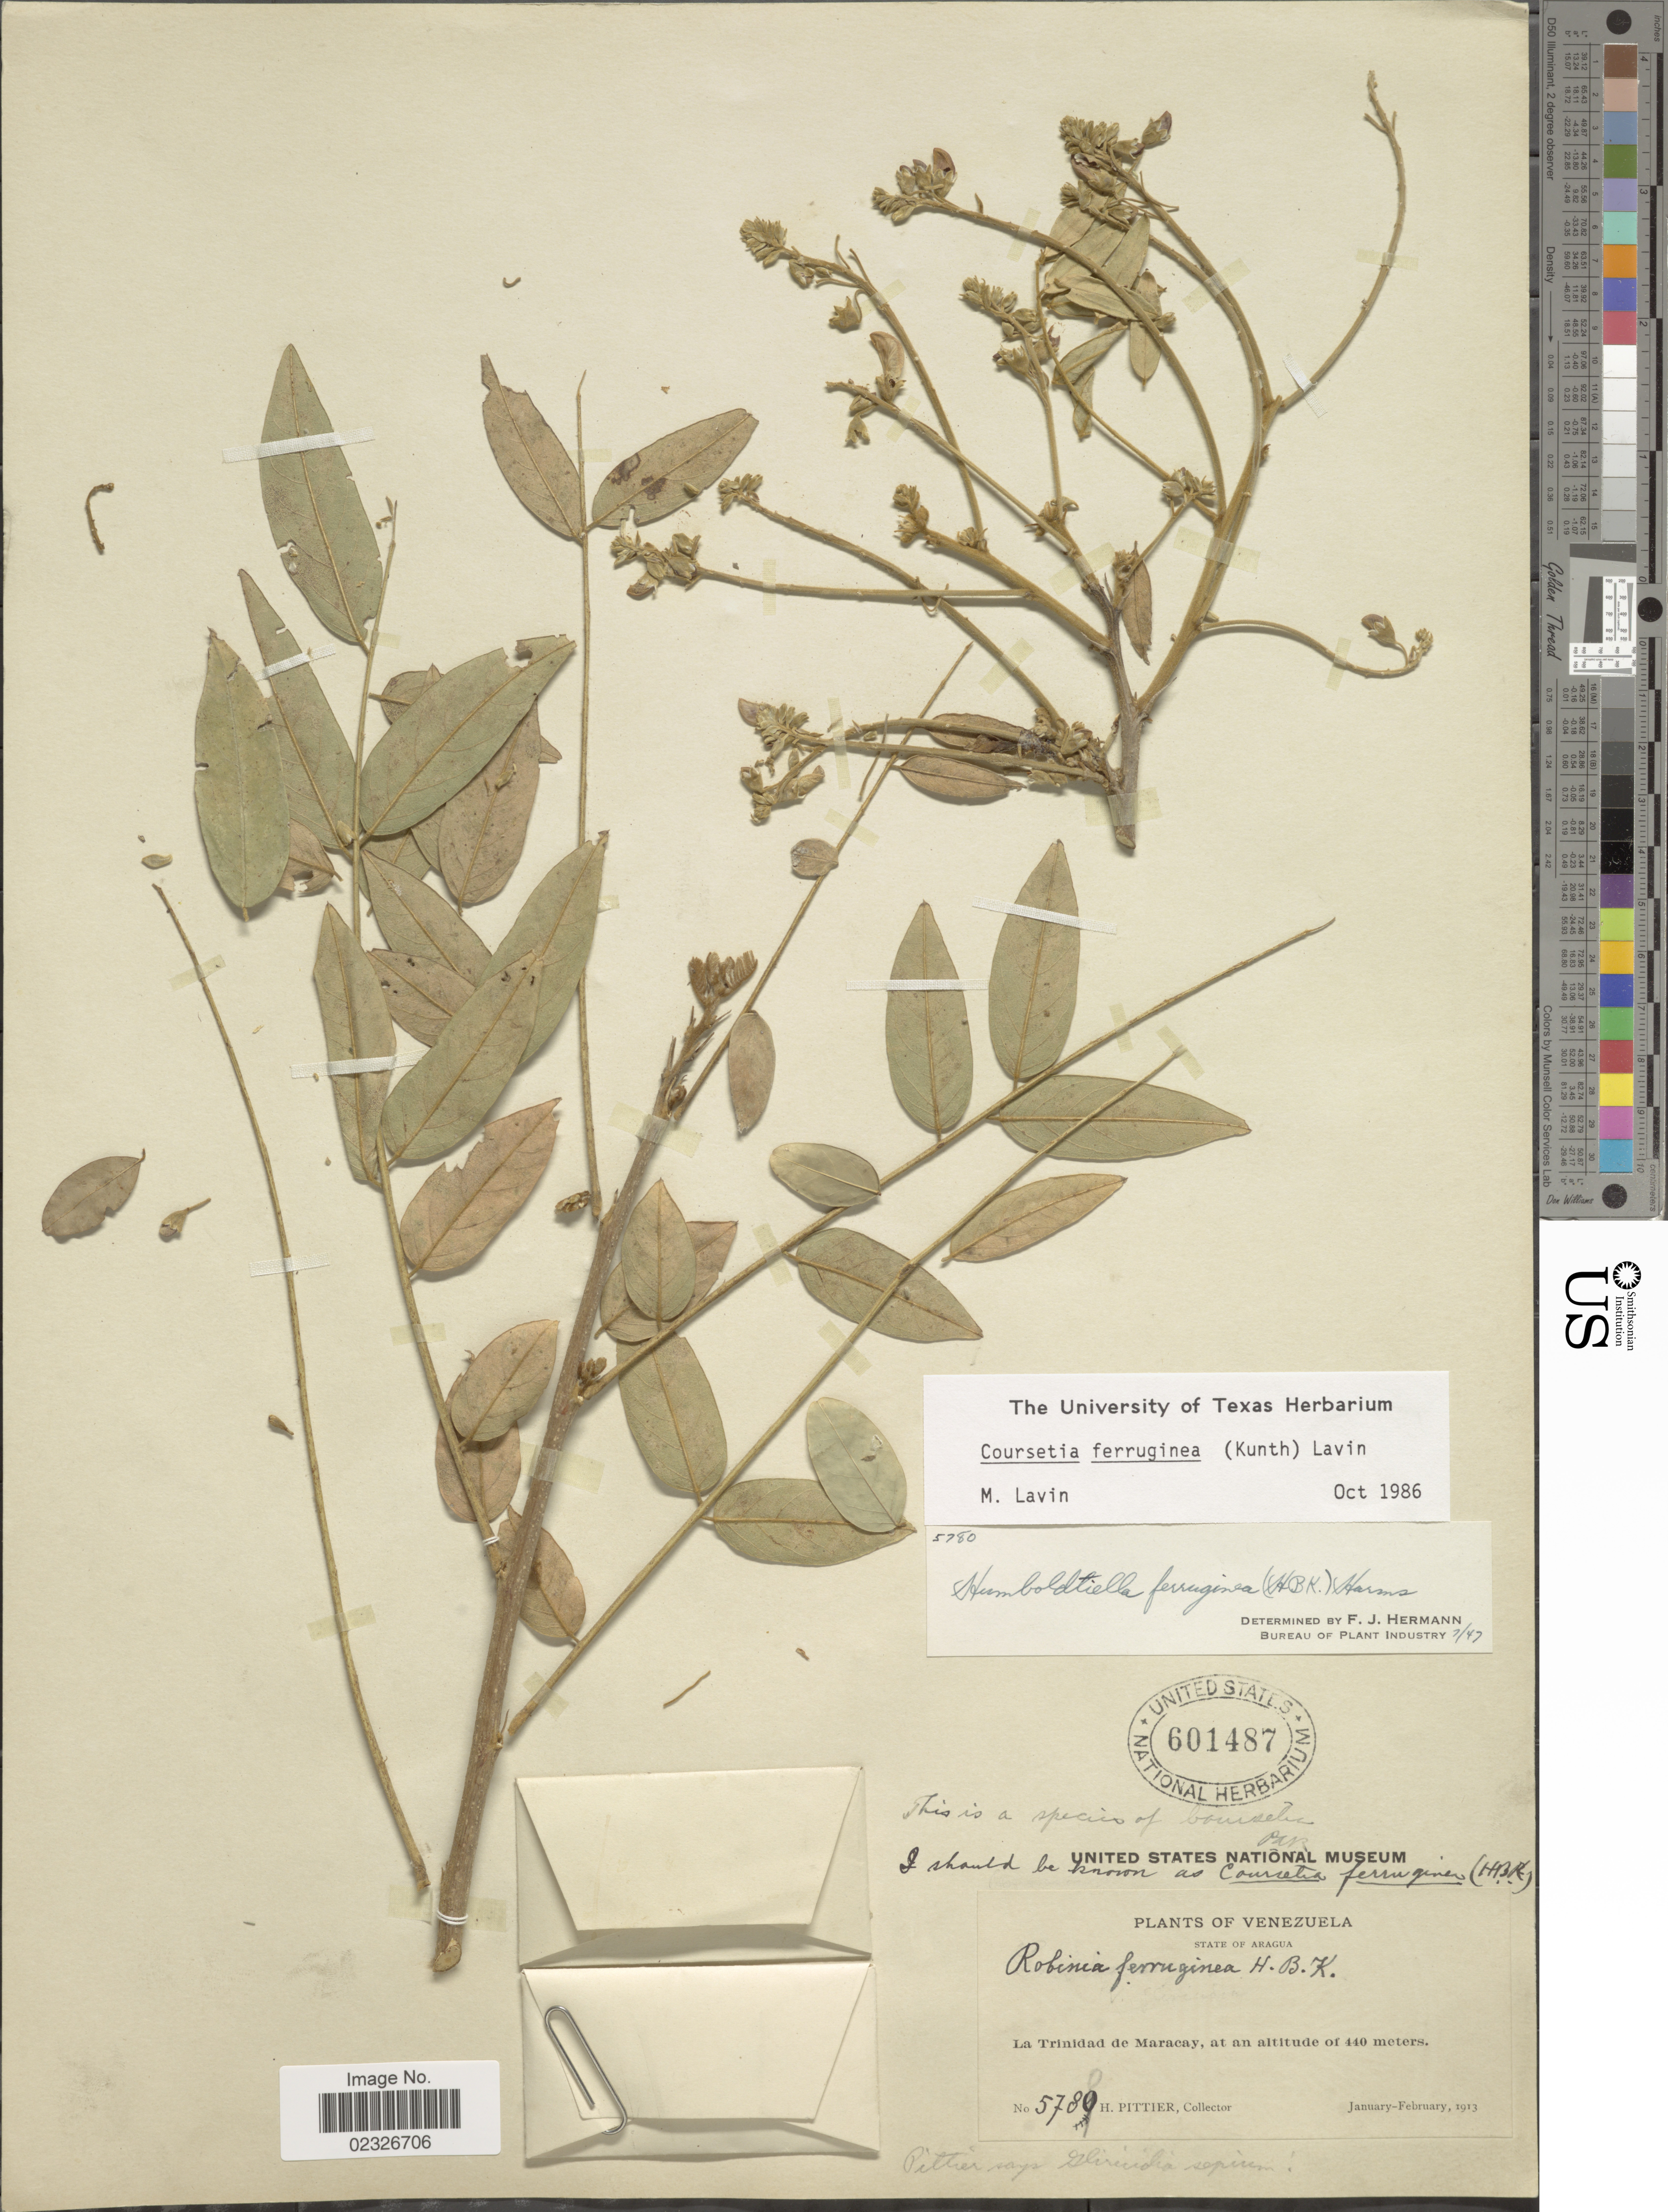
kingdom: Plantae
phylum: Tracheophyta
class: Magnoliopsida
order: Fabales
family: Fabaceae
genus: Coursetia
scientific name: Coursetia ferruginea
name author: (Kunth) Lavin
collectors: H. F. Pittier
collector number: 5780*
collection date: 1913-01/1913-02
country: Venezuela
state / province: Aragua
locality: State of Aragua. La Trinidad de Maracay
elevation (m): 440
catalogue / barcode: US 601487